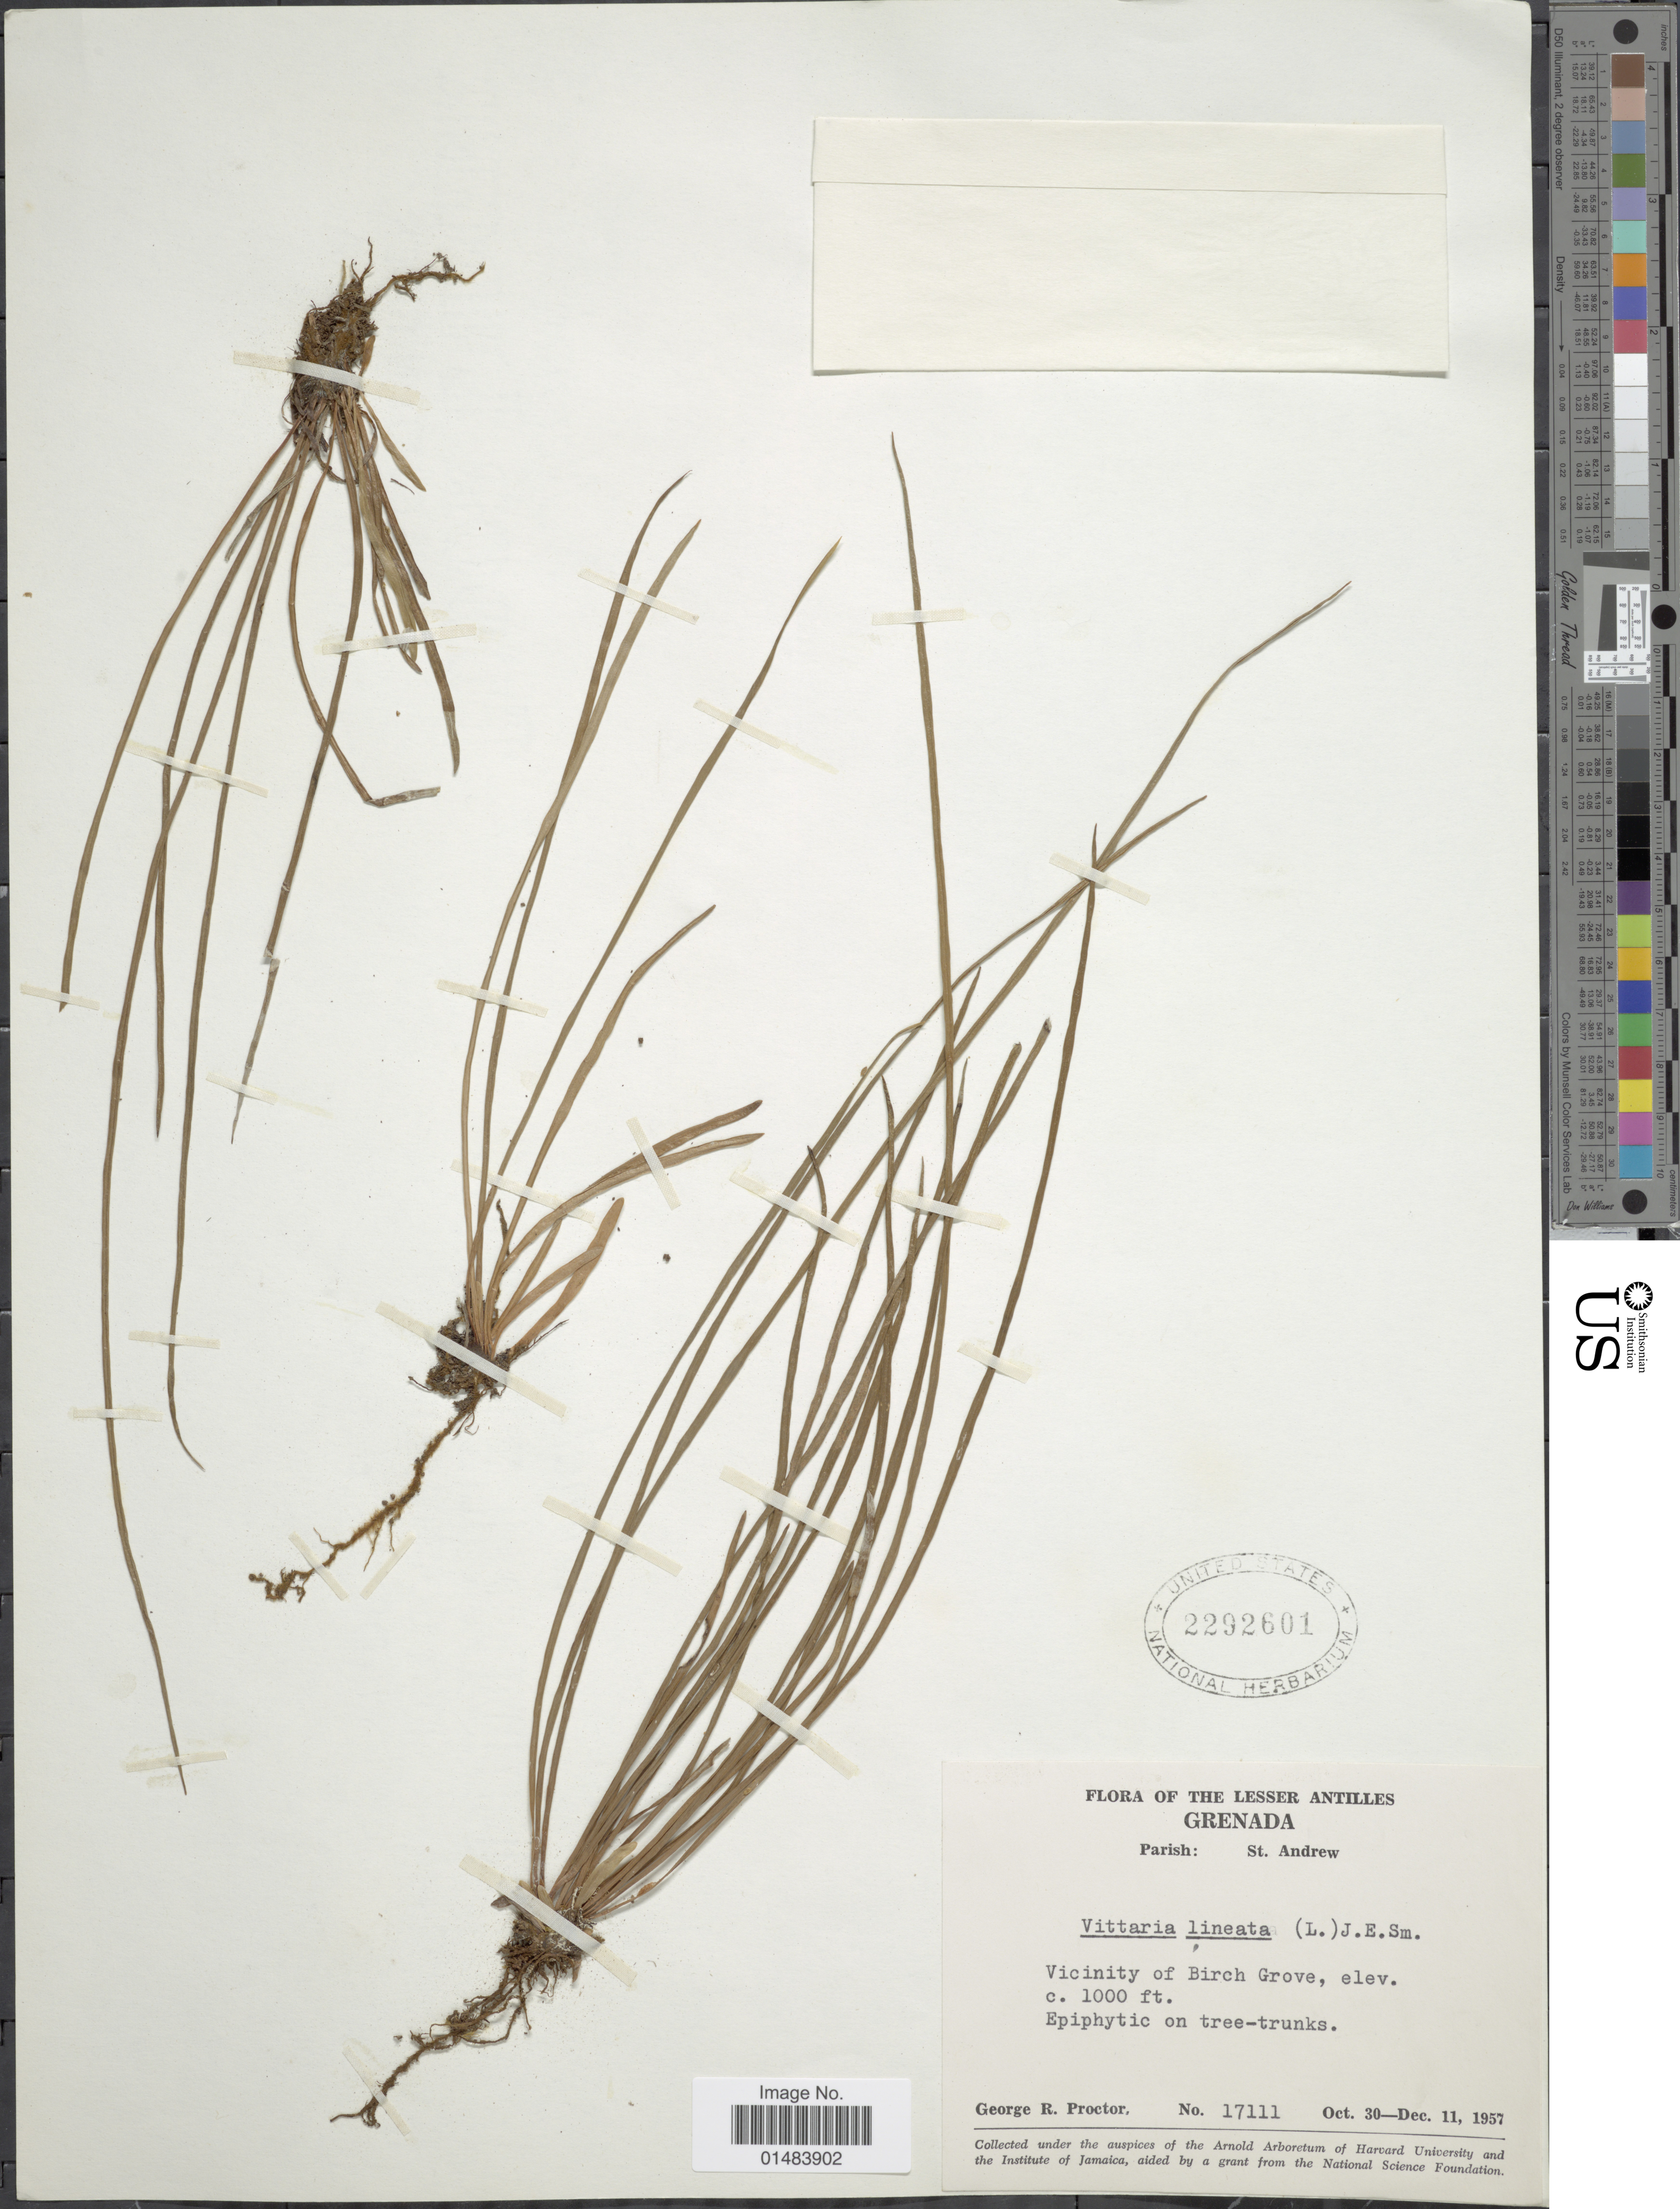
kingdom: Plantae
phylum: Tracheophyta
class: Polypodiopsida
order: Polypodiales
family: Pteridaceae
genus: Vittaria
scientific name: Vittaria lineata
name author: (L.) Sm.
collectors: G. R. Proctor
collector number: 17111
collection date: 1957-10-30/1957-12-11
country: Grenada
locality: The Lesser Antilles, Grenada, Parish: St. Andrew. Vicinity of Birch Grove.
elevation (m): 305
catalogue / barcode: US 2292601